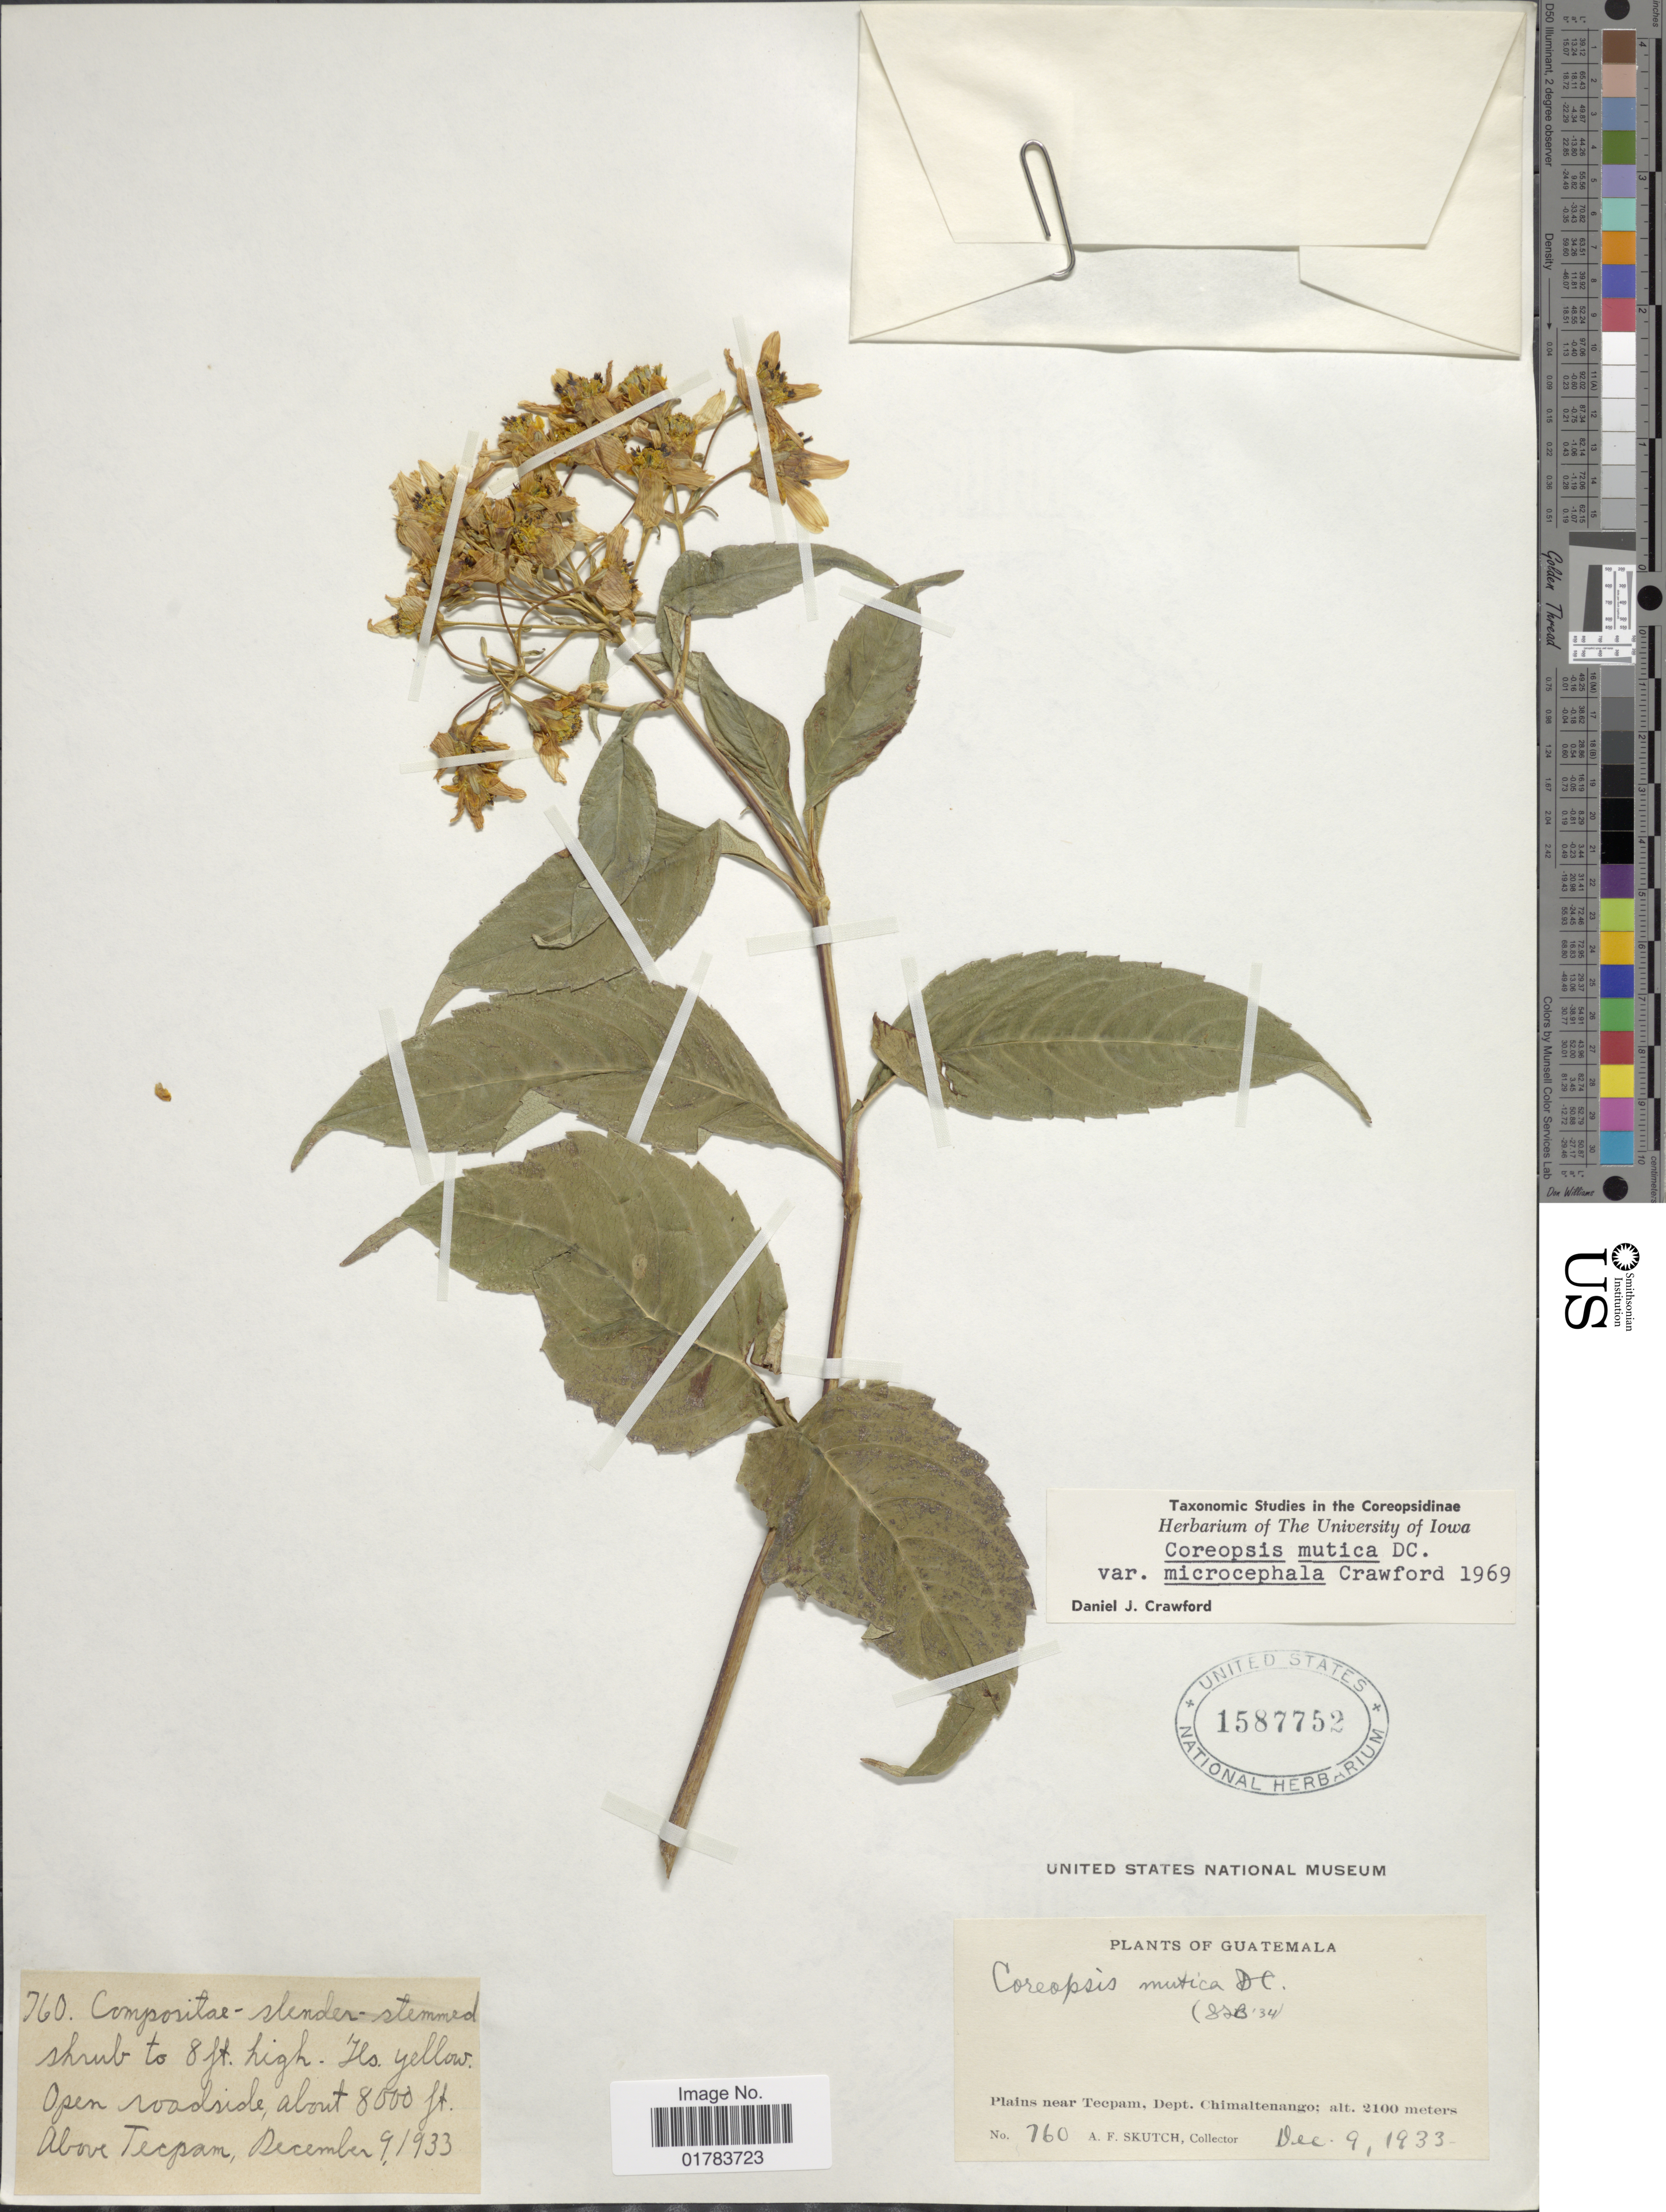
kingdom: Plantae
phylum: Tracheophyta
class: Magnoliopsida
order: Asterales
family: Asteraceae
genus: Coreopsis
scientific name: Coreopsis mutica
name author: DC.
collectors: A. F. Skutch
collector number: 760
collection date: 1933-12-09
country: Guatemala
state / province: Chimaltenango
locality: Plains near Tecpam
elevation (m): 2100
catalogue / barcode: US 1587752